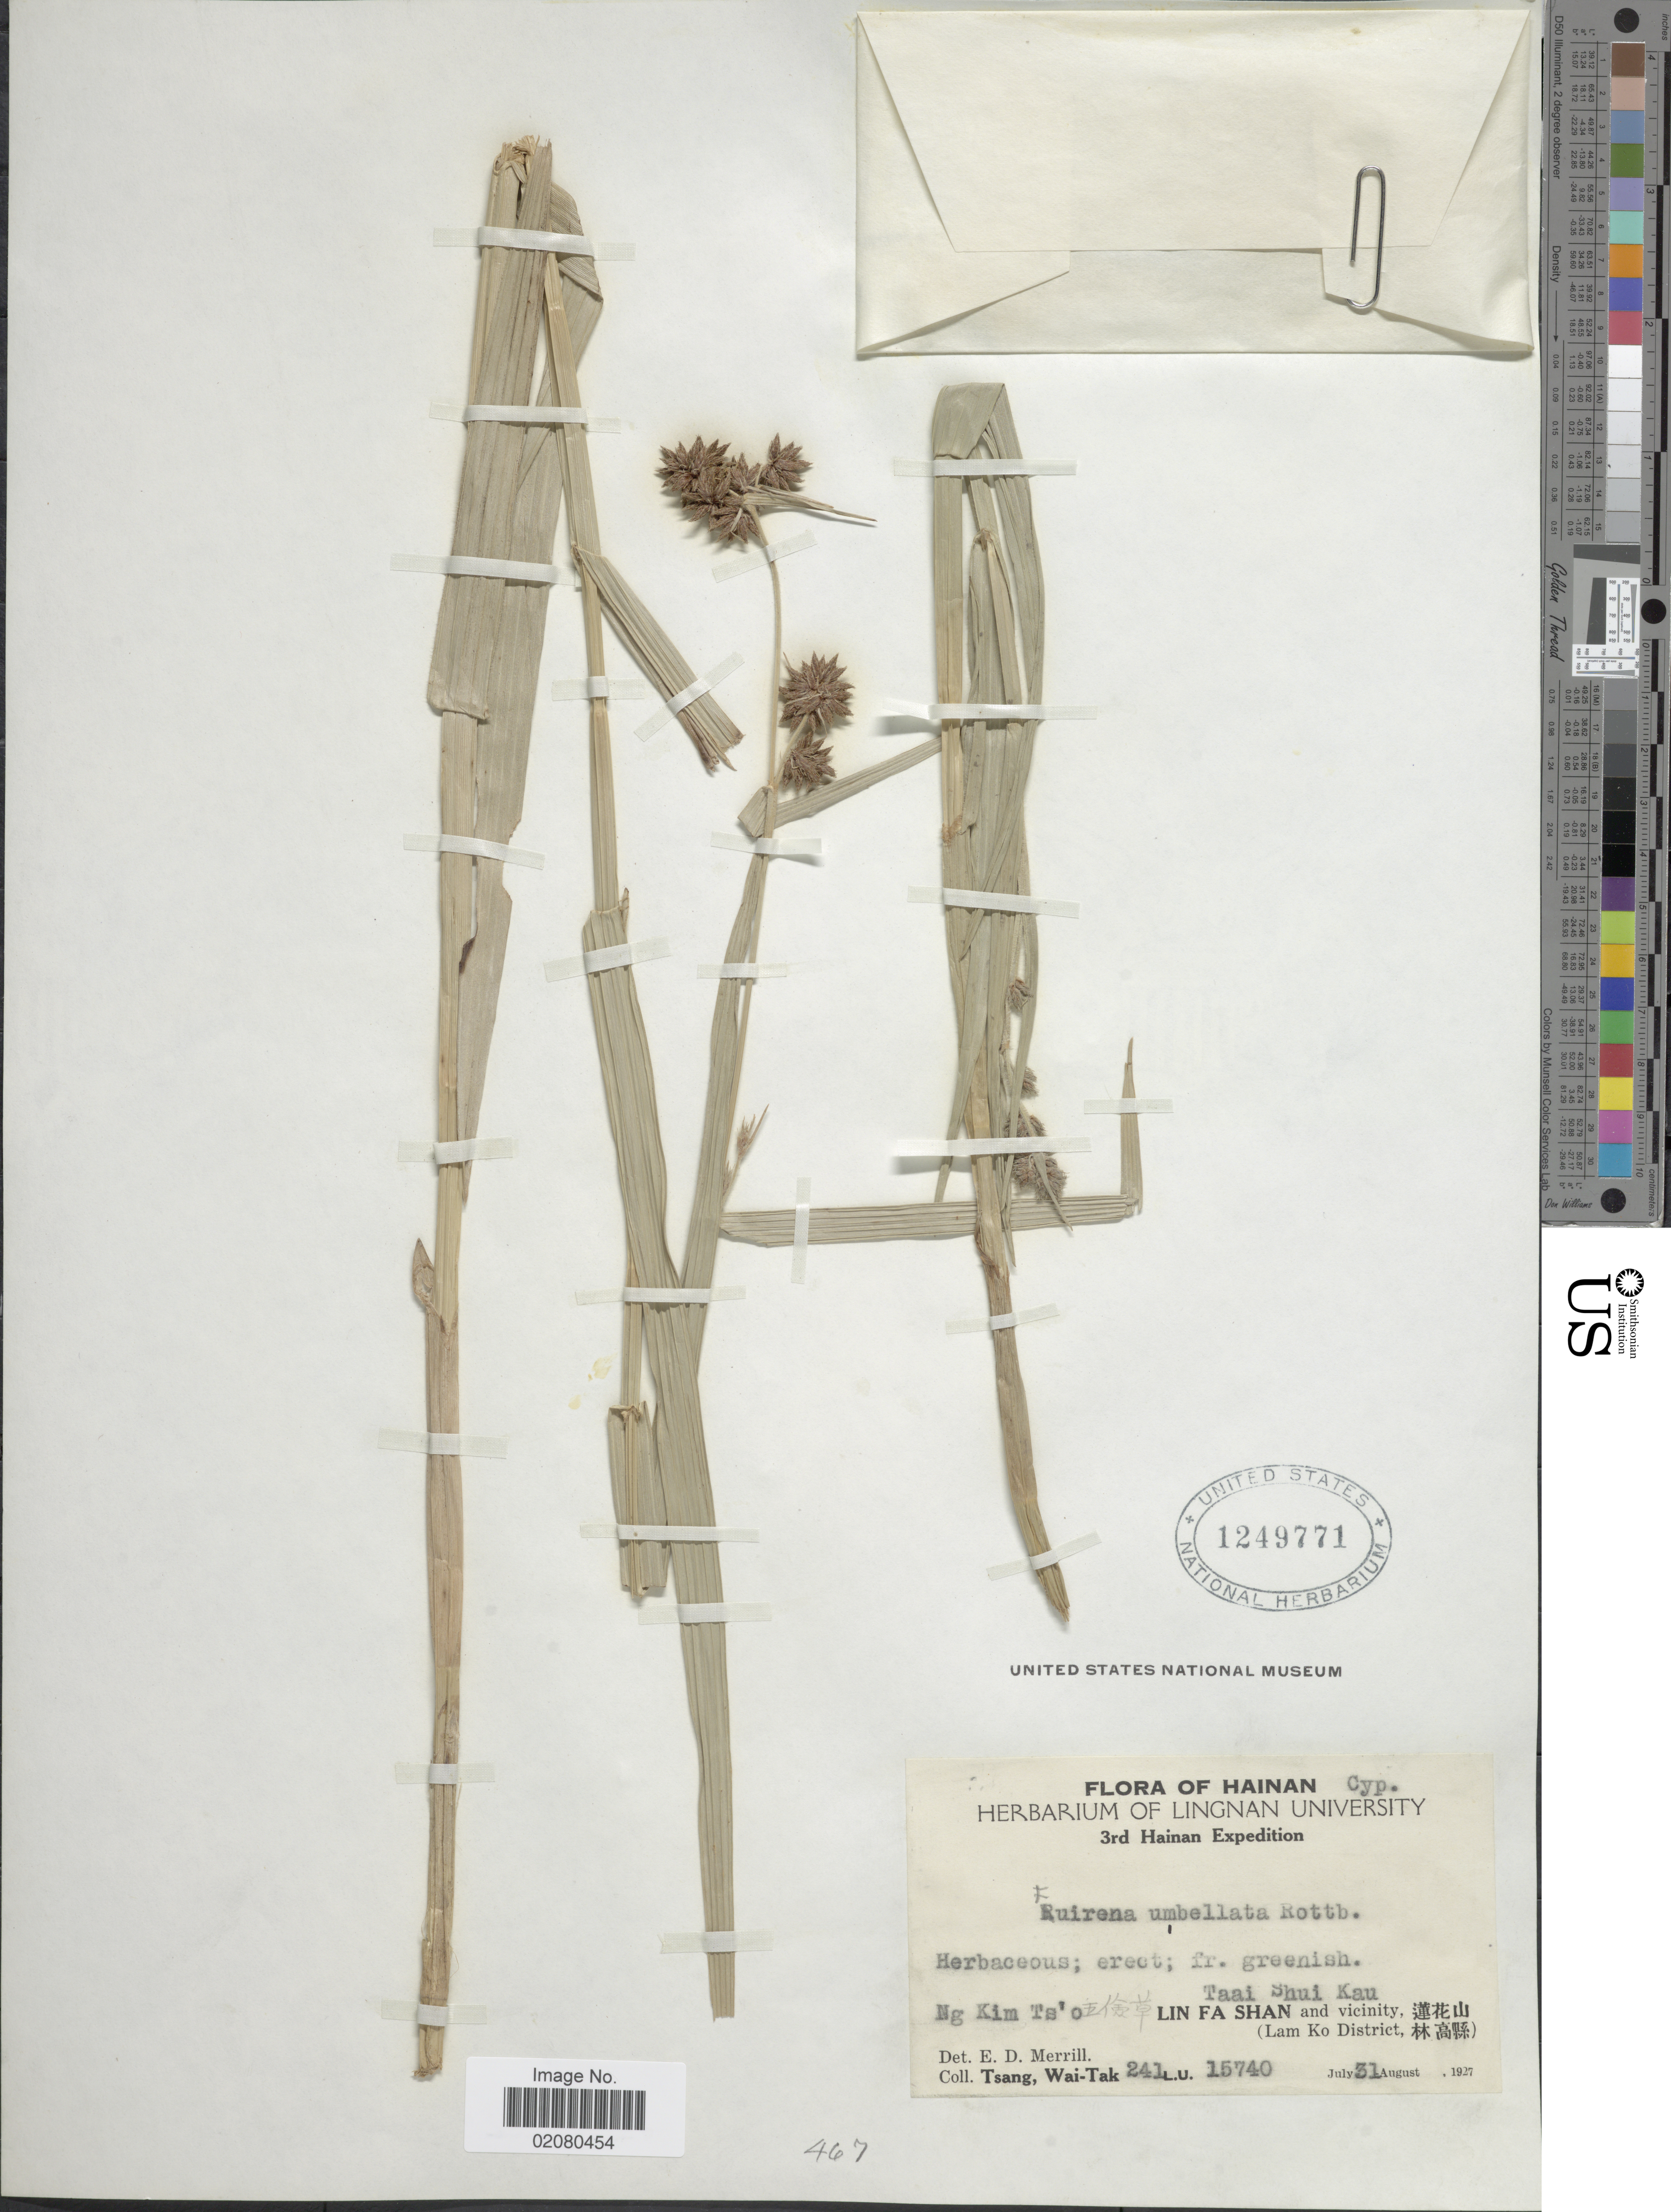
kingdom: Plantae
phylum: Tracheophyta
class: Liliopsida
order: Poales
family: Cyperaceae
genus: Fuirena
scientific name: Fuirena umbellata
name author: Rottb.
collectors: W. T. Tsang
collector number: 241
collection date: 1927-07-31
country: China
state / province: Hainan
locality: Ng Kim Ts'o, Taai Shui Kau, Lin Fa Shan and vicinity (Lam Ko District).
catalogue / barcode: US 1249771